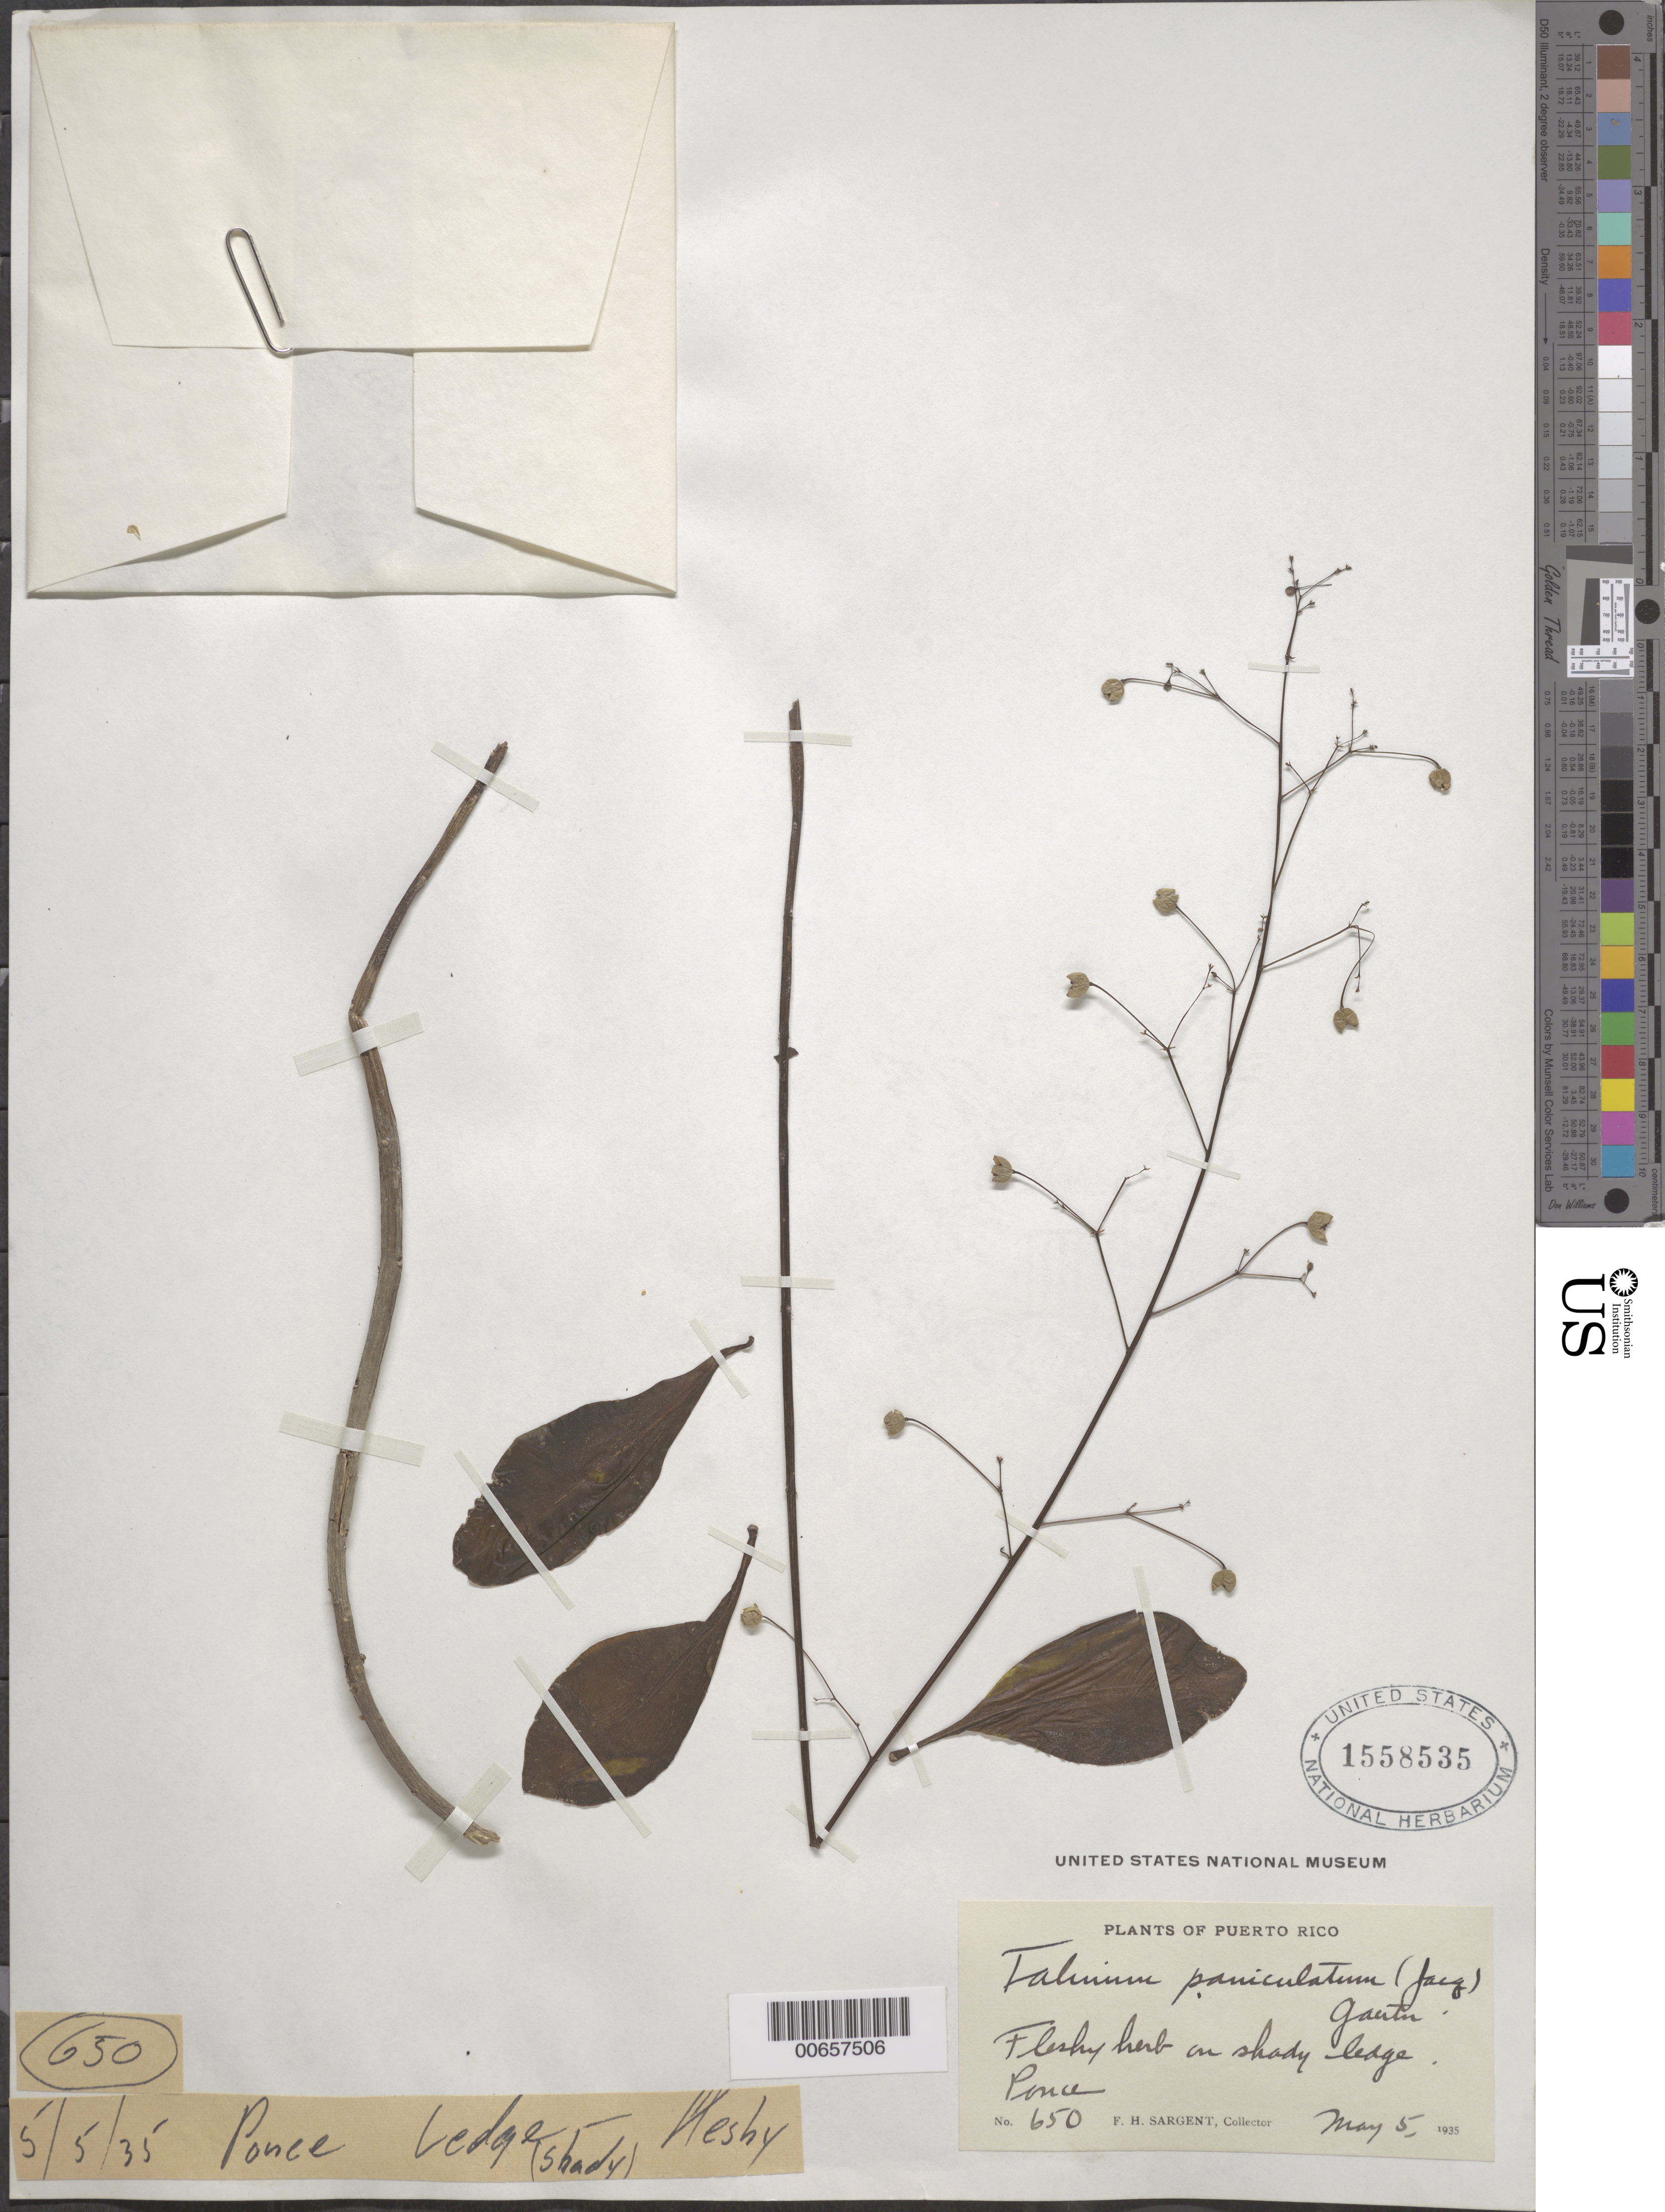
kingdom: Plantae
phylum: Tracheophyta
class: Magnoliopsida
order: Caryophyllales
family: Talinaceae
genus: Talinum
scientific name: Talinum paniculatum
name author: (Jacq.) Gaertn.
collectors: F. H. Sargent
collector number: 650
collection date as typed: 05 May 1935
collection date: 1935-05-05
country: Puerto Rico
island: Greater Antilles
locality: Ponce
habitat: Shady ledge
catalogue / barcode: US 1558535